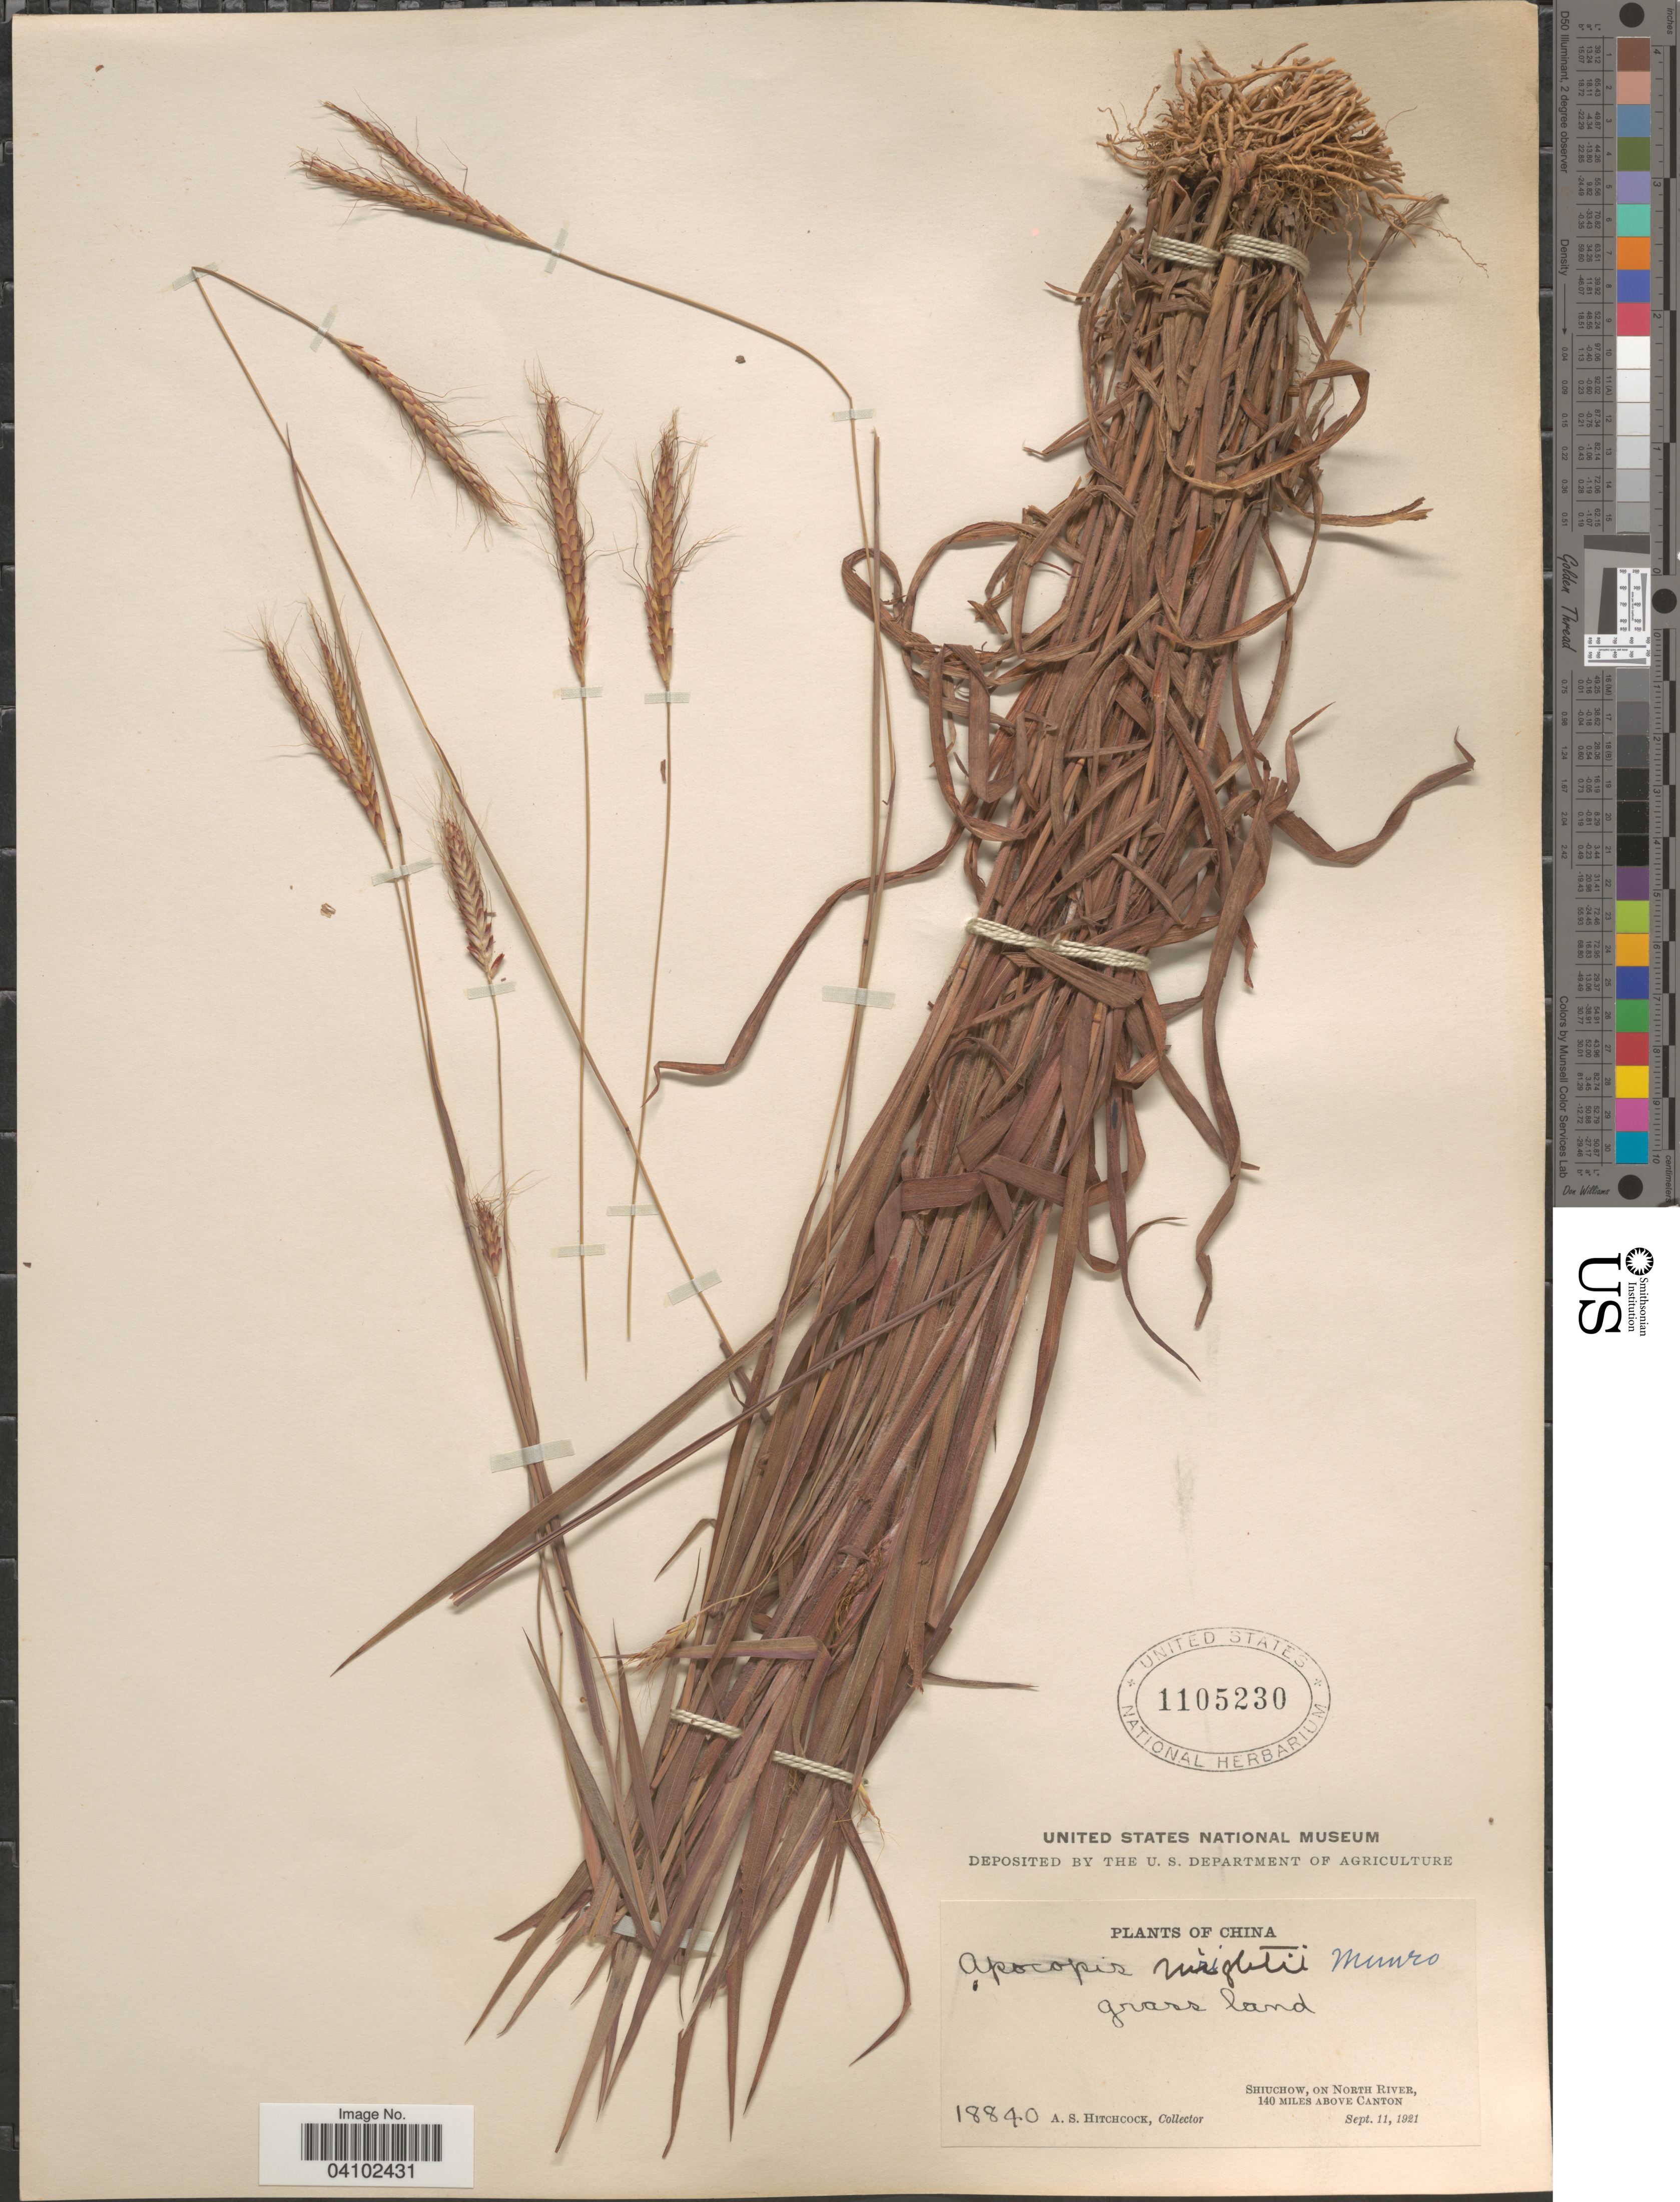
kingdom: Plantae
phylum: Tracheophyta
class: Liliopsida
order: Poales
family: Poaceae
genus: Apocopis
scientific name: Apocopis wrightii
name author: Munro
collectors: A. S. Hitchcock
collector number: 18840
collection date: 1921-09-11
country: China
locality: Shiuchow, on North River, 140 miles above Canton.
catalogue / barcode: US 1105230